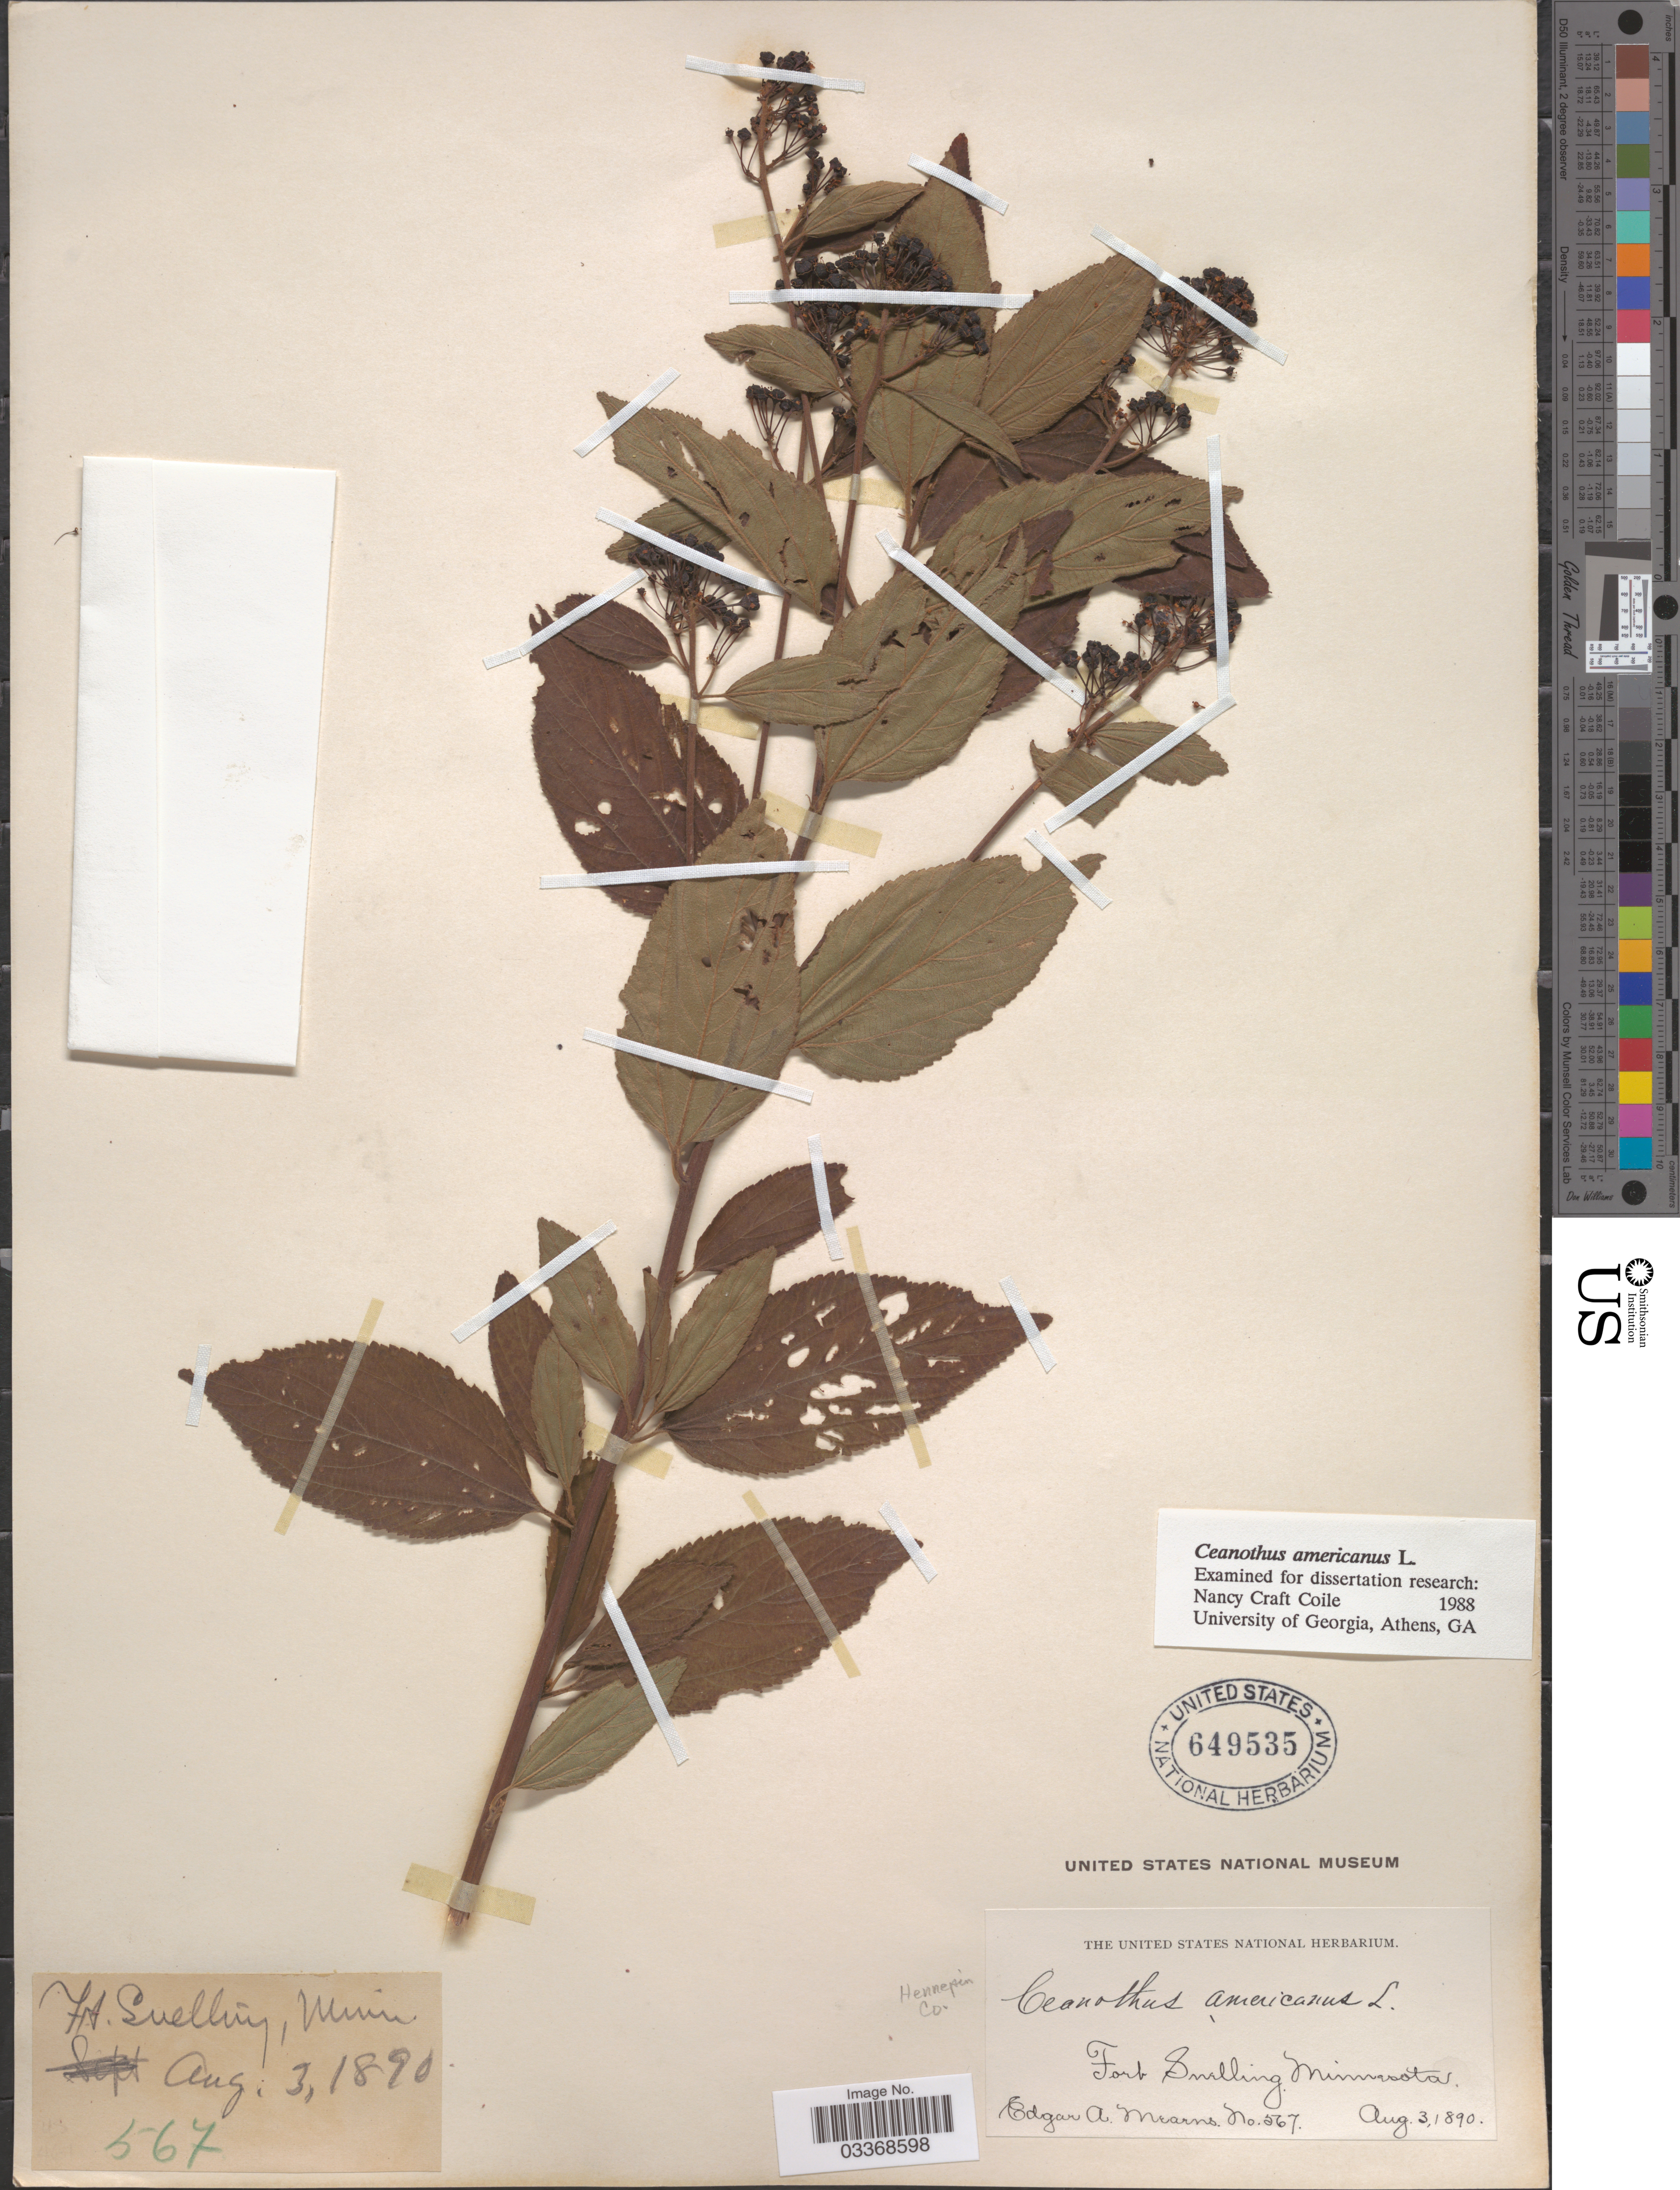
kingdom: Plantae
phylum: Tracheophyta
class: Magnoliopsida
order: Rosales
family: Rhamnaceae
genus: Ceanothus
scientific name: Ceanothus americanus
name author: L.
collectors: E. A. Mearns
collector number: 567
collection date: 1890-08-03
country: United States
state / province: Minnesota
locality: Fort Snelling, Hennepin Co.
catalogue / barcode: US 649535